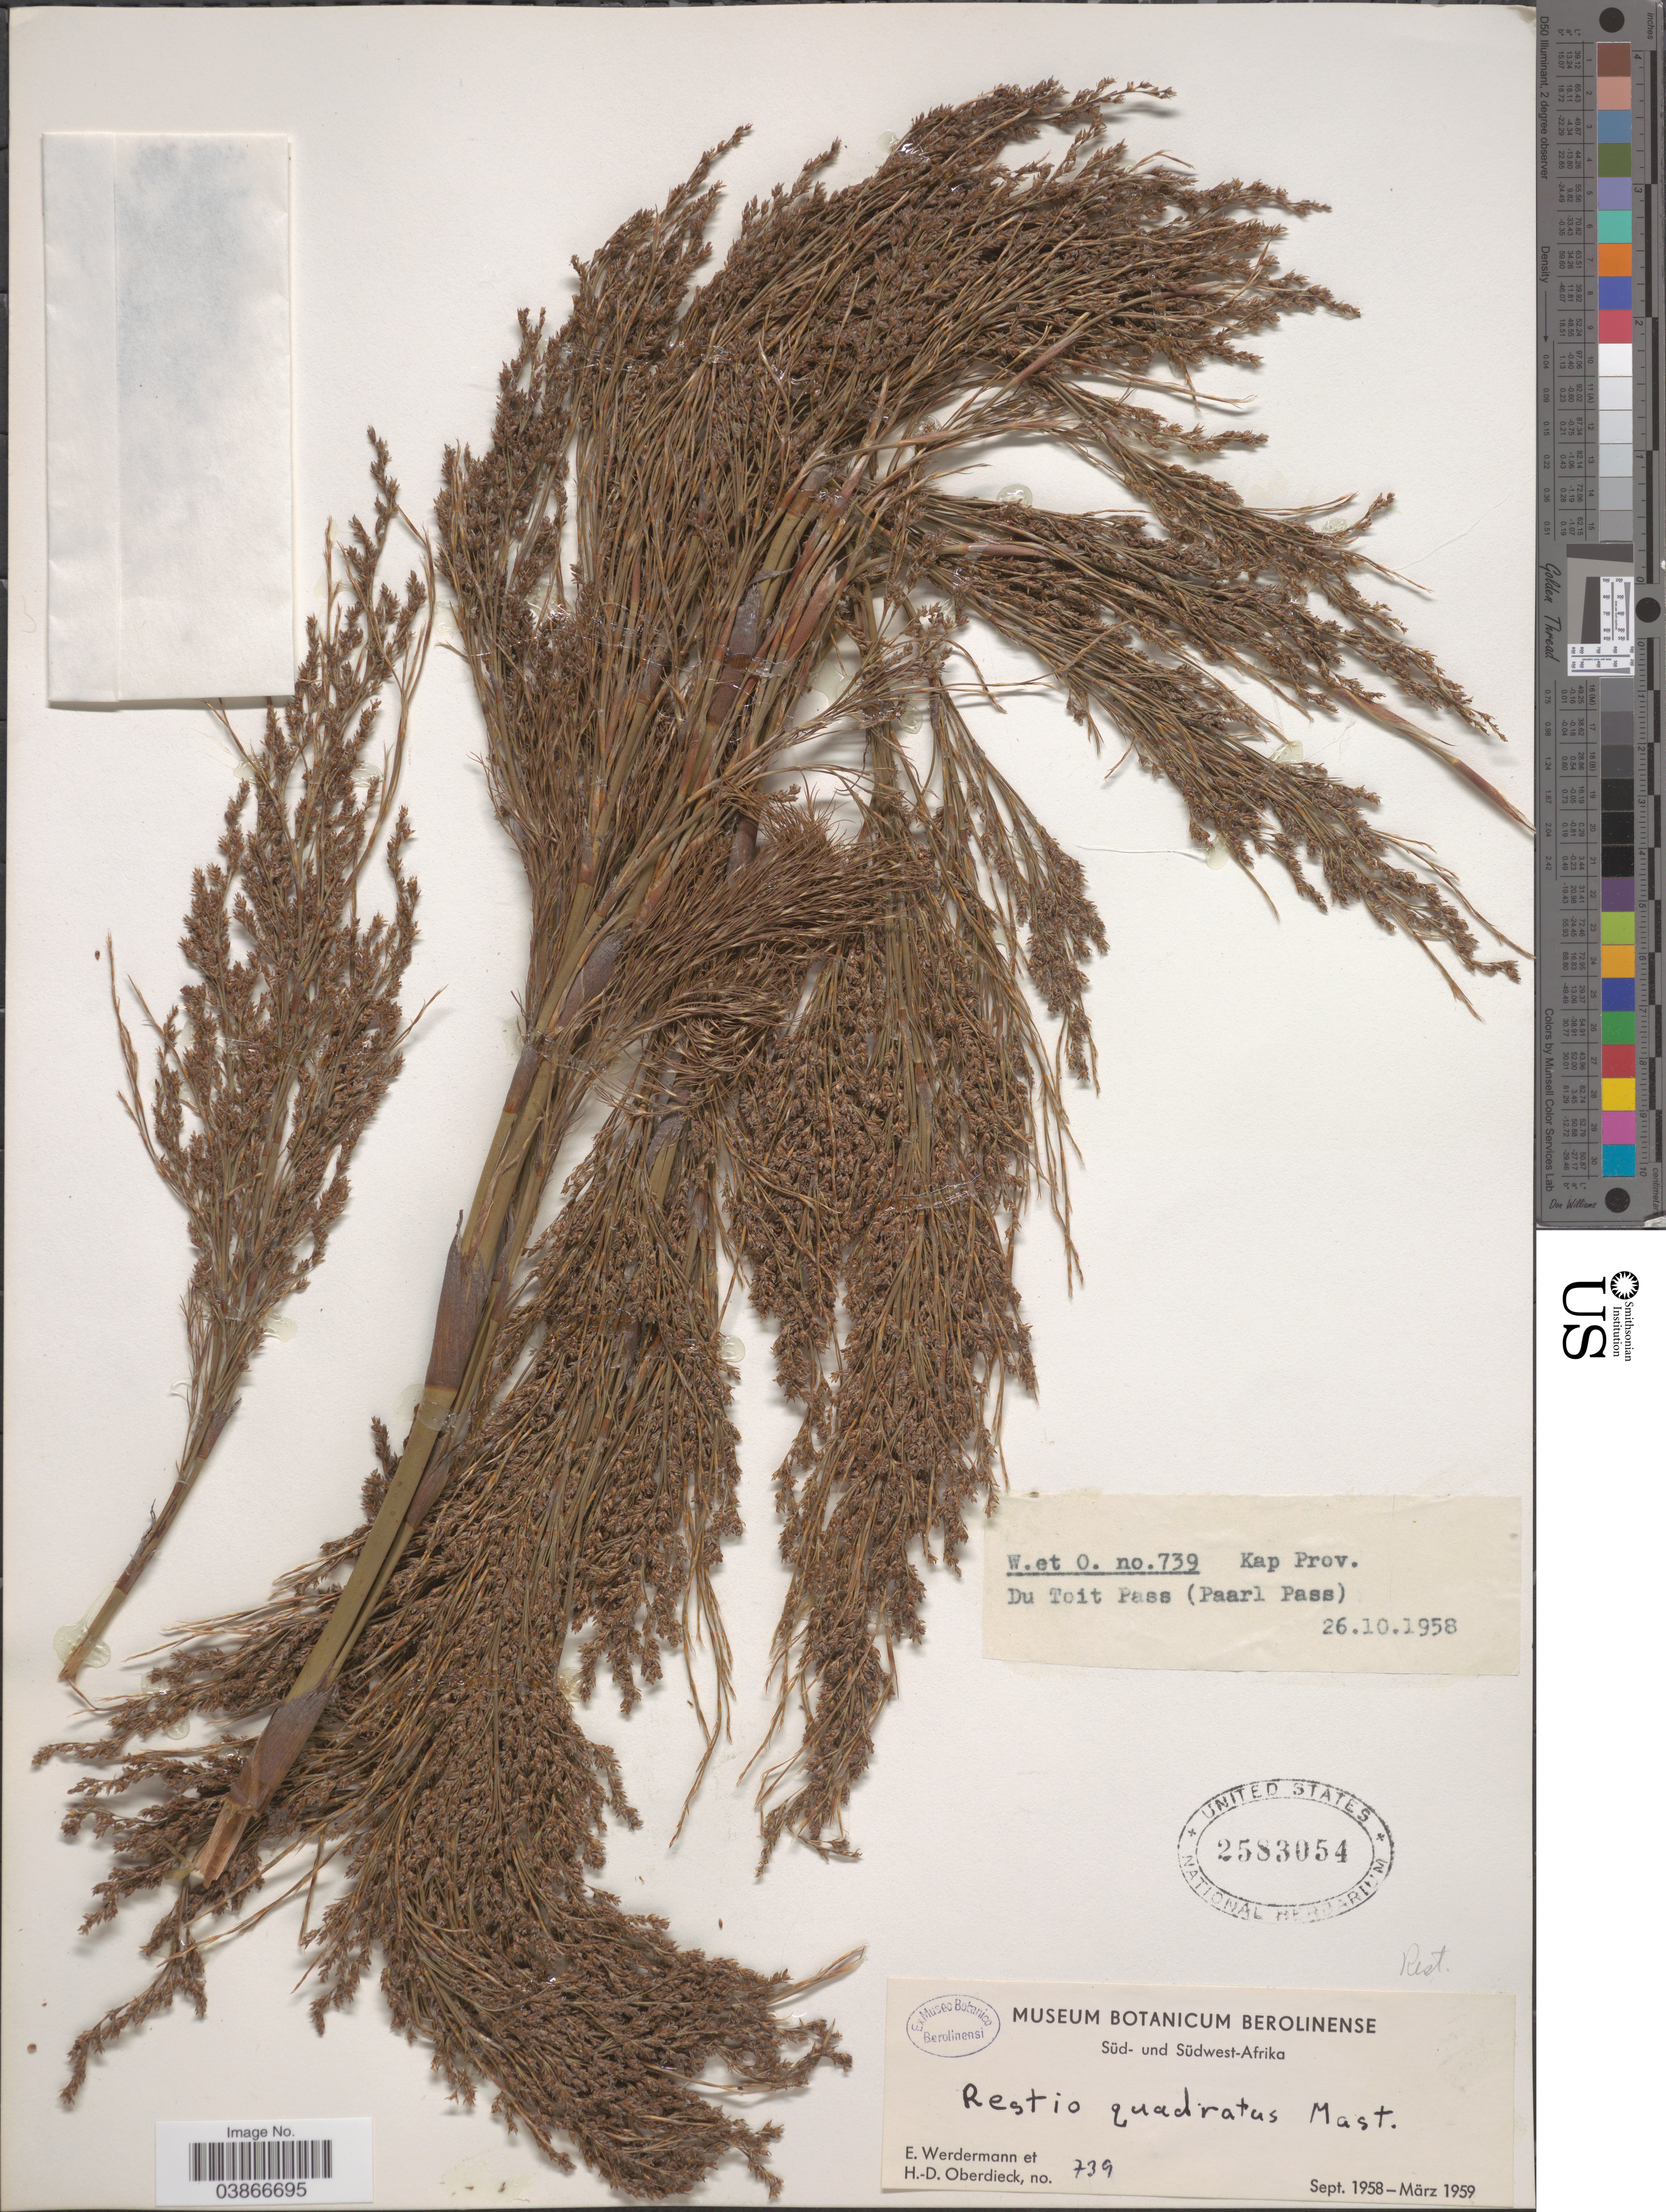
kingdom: Plantae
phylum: Tracheophyta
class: Liliopsida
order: Poales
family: Restionaceae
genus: Restio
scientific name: Restio quadratus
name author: Mast.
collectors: E. Werdermann & H. Oberdieck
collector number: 739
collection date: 1958-10-26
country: South Africa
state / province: Western Cape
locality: Kap Prov. Du Toit Pass (Paarl Pass).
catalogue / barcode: US 2583054